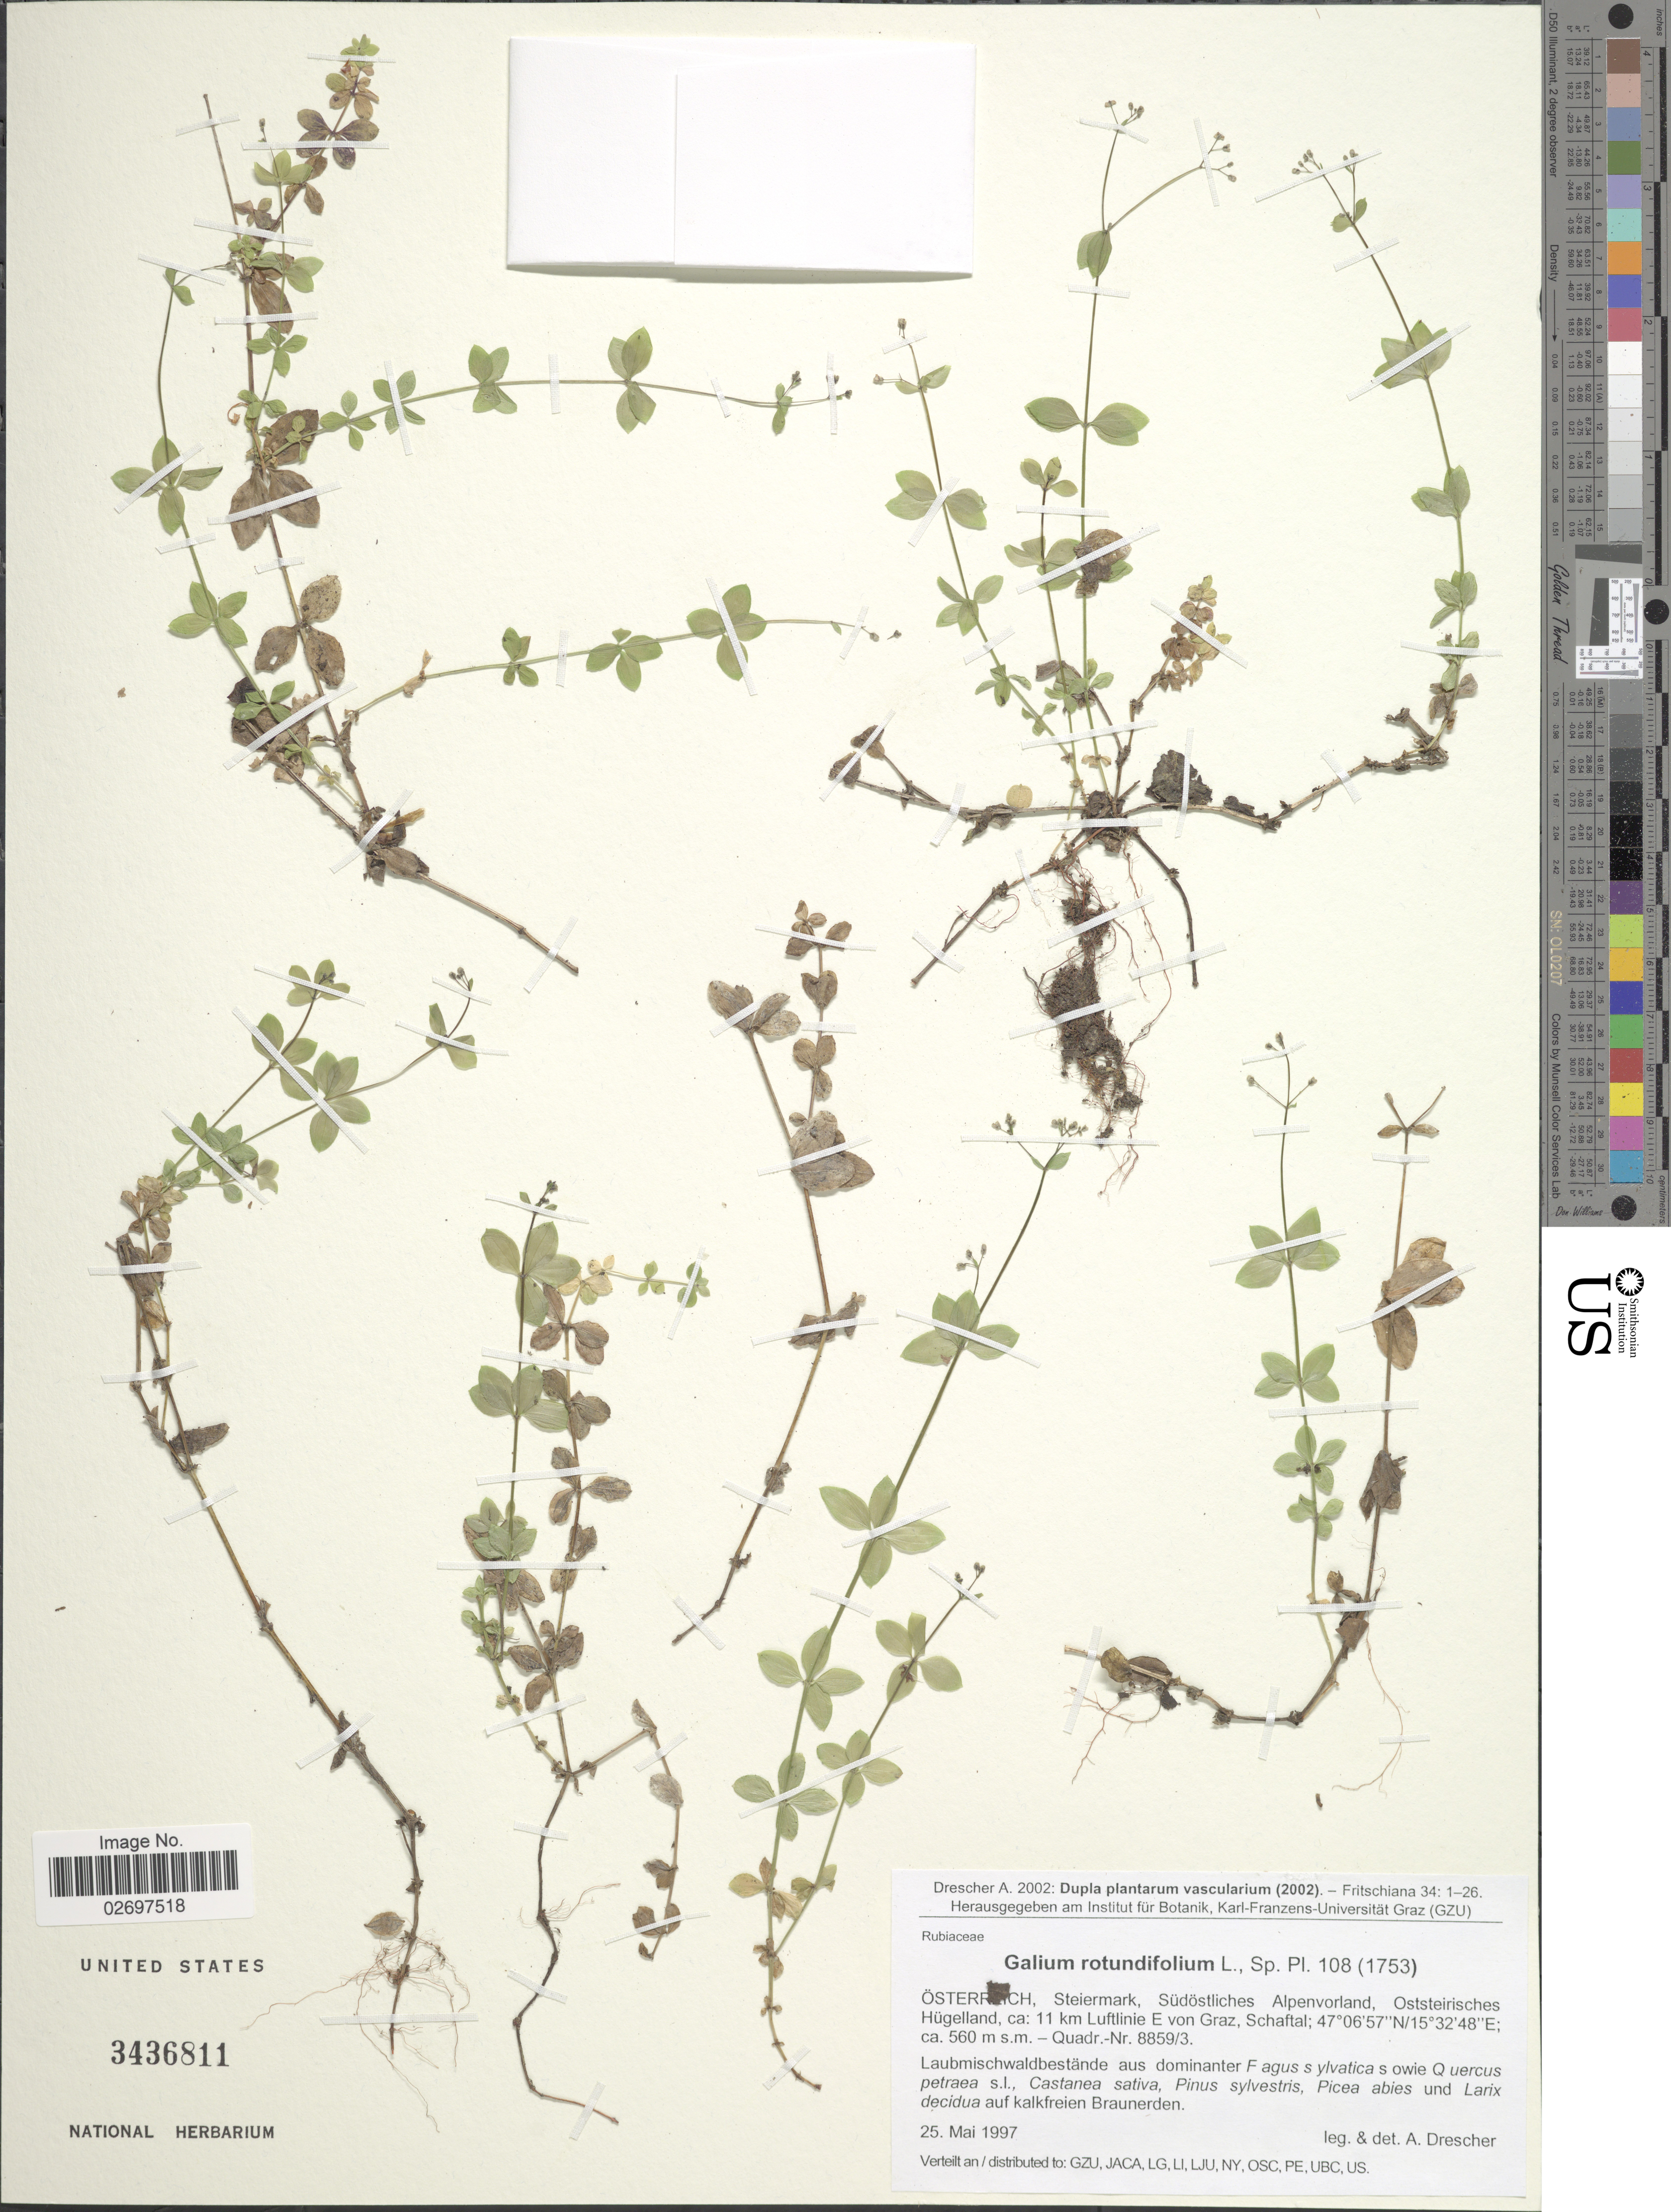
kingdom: Plantae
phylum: Tracheophyta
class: Magnoliopsida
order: Gentianales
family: Rubiaceae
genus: Galium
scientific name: Galium rotundifolium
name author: L.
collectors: A. Drescher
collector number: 1753?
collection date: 1997-05-25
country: Austria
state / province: Steiermark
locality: Österreich, Südöstliches Alpenvorland, Oststeirisches Hügelland, ca: 11 km Luftlinie E von Graz, Schaftal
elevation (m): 560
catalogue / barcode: US 3436811